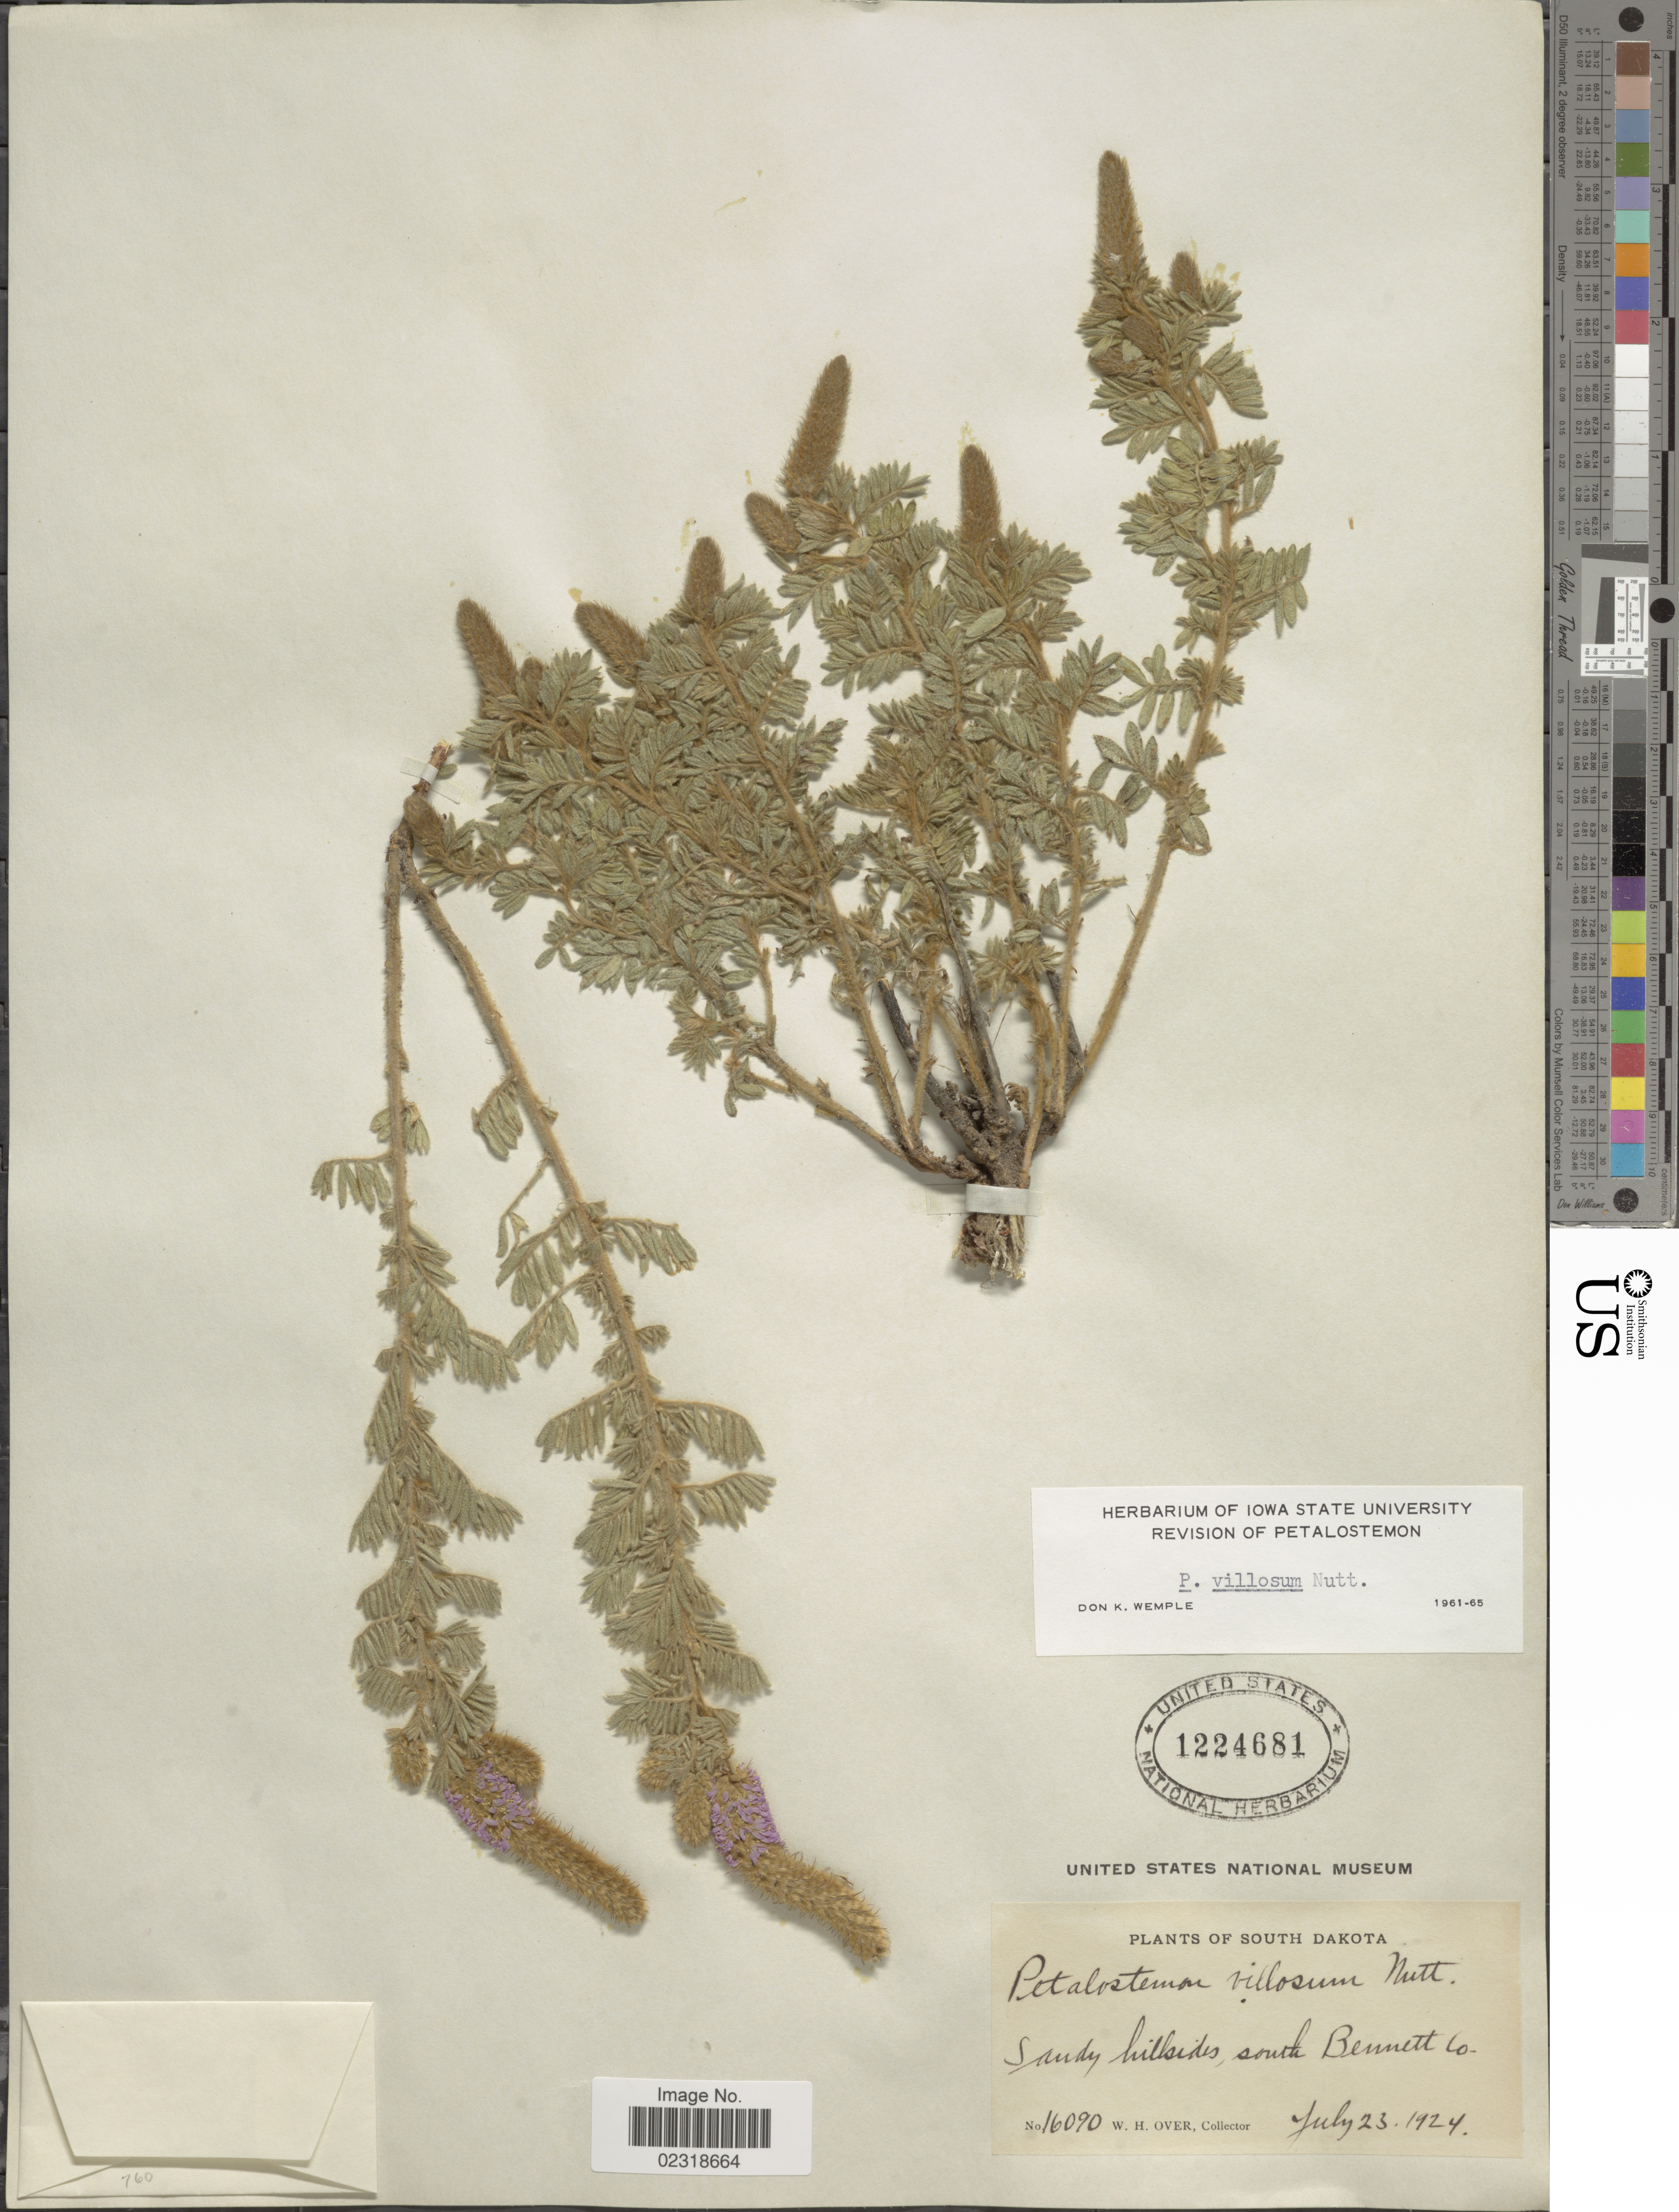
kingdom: Plantae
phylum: Tracheophyta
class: Magnoliopsida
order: Fabales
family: Fabaceae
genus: Dalea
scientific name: Dalea villosa var. villosa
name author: (Nutt.) Spreng.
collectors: W. Over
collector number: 16090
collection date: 1924-07-23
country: United States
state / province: South Dakota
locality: Sandy hillsides, south Benneth Co.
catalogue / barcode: US 1224681